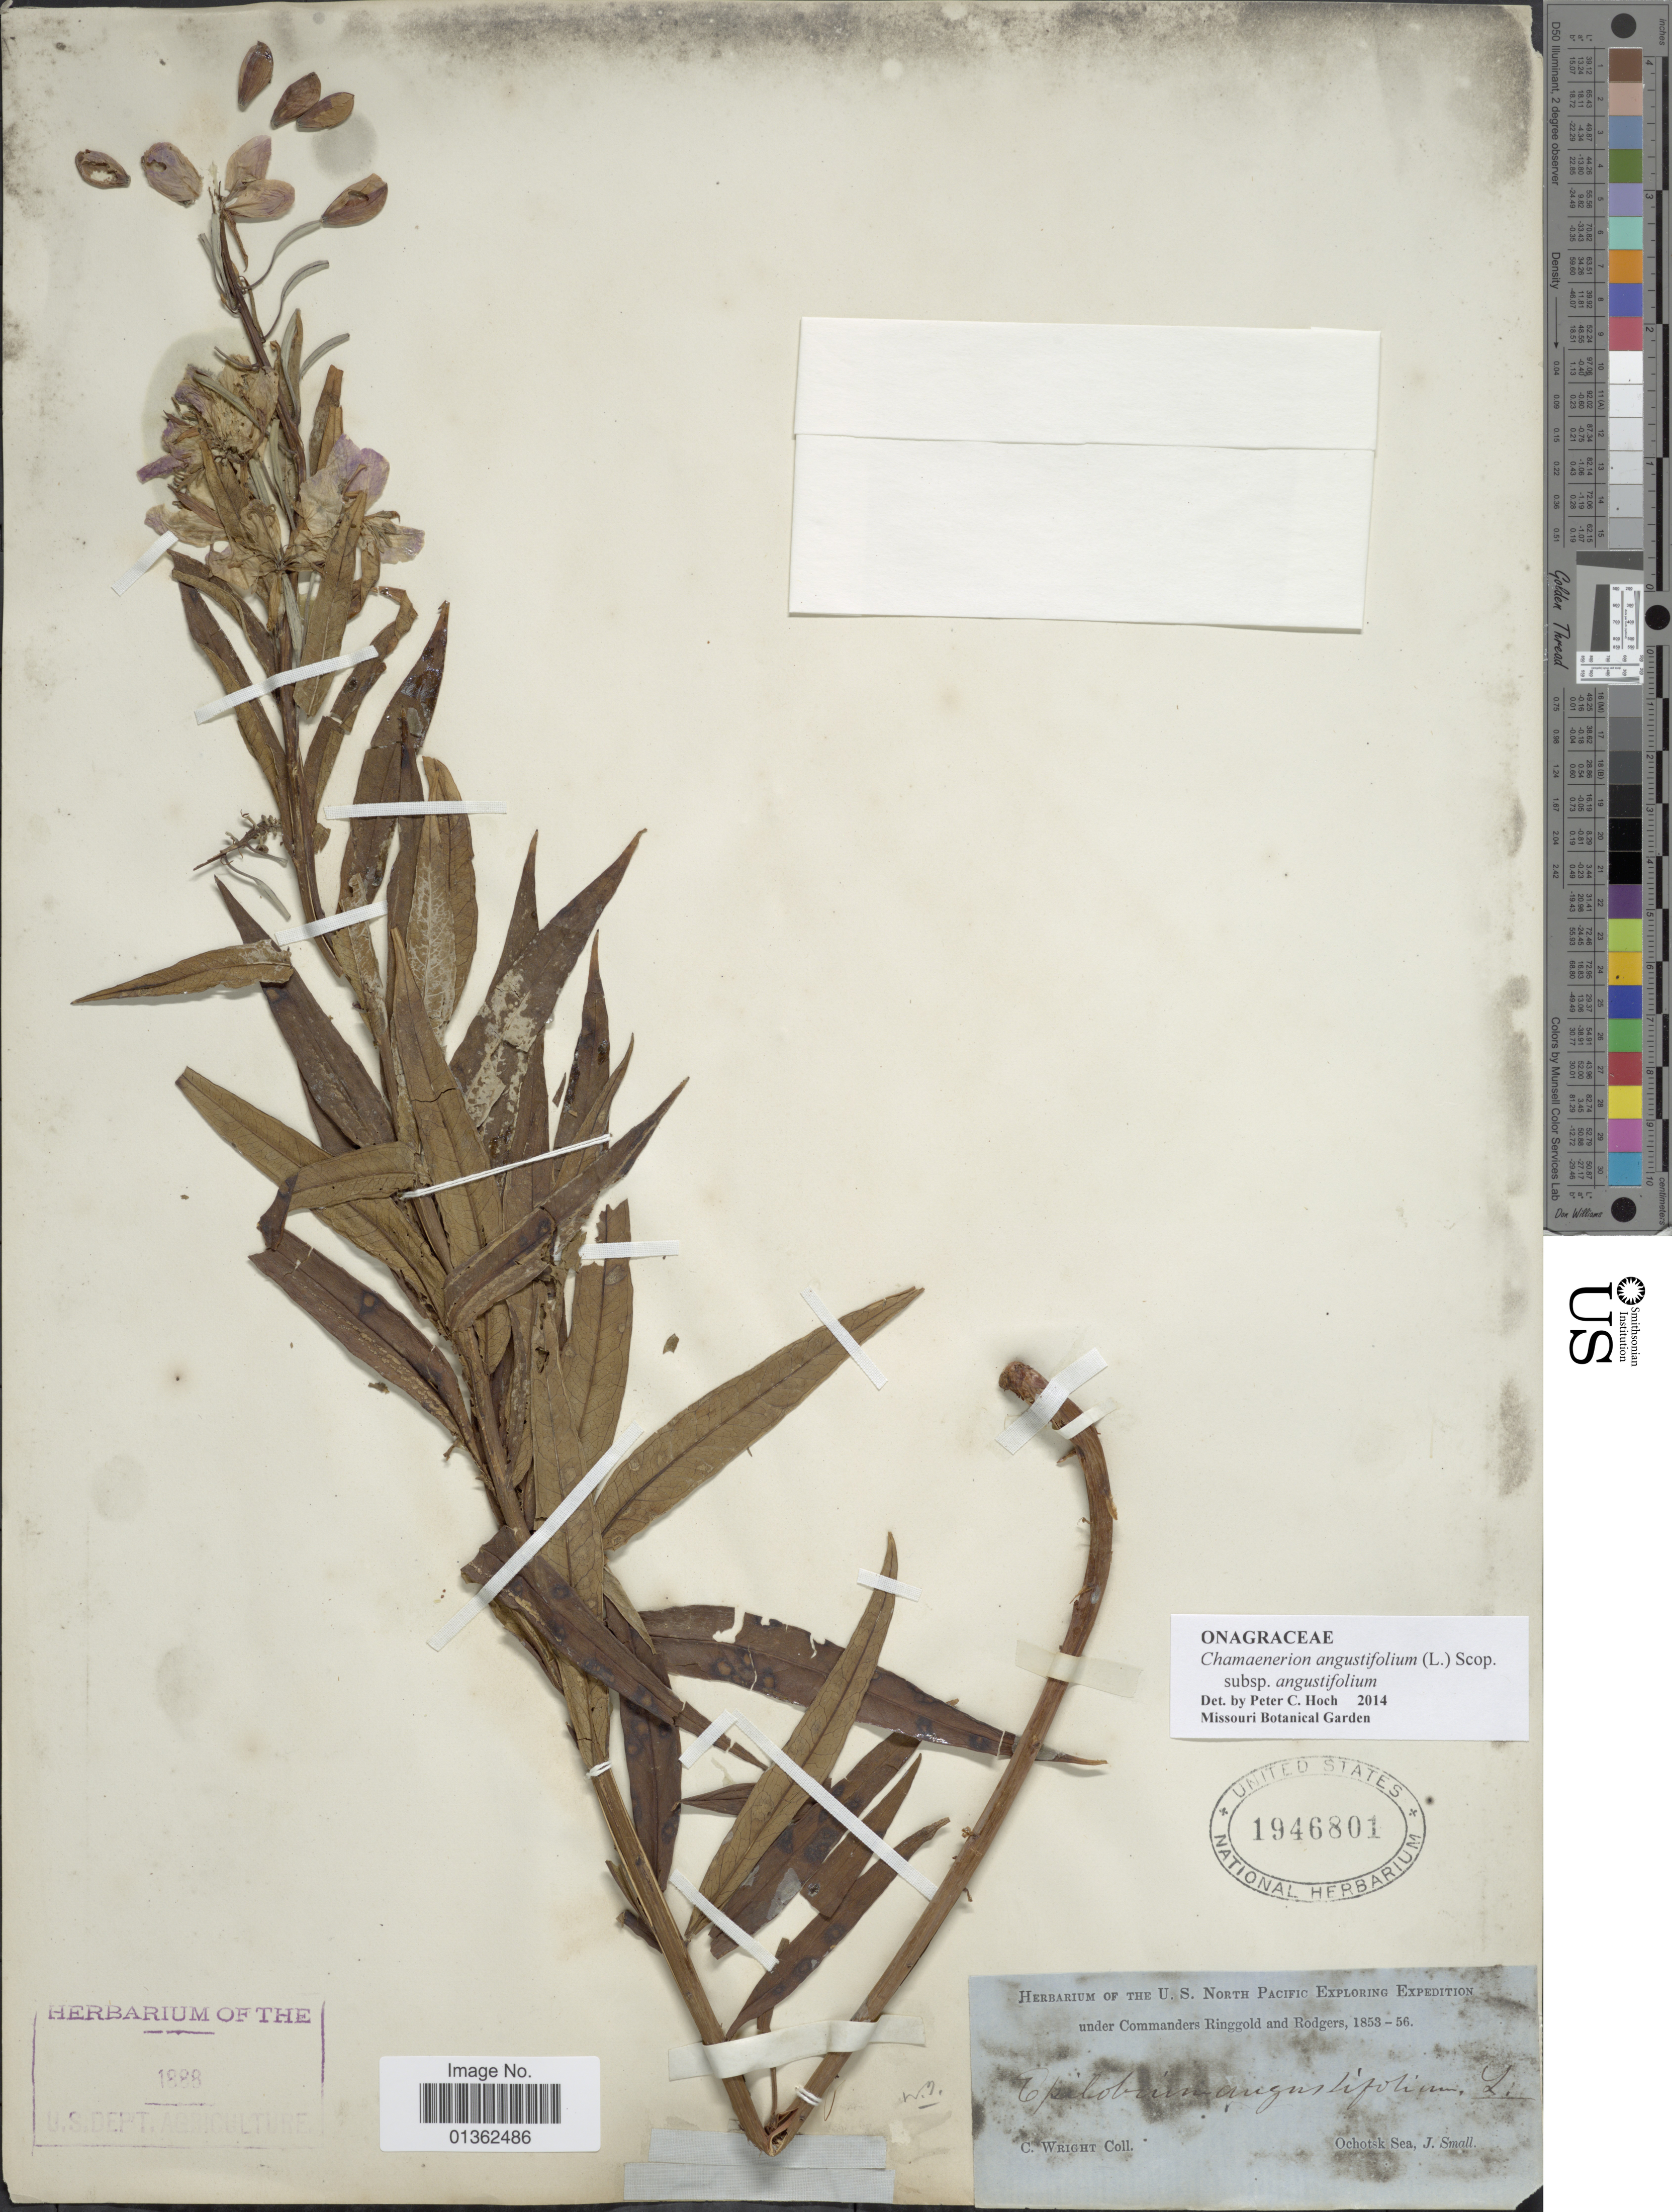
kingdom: Plantae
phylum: Tracheophyta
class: Magnoliopsida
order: Myrtales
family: Onagraceae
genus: Chamaenerion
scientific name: Chamaenerion angustifolium subsp. angustifolium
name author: (L.) Scop.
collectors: C. Wright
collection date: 1853/1856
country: Russian Federation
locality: Ochotsk Sea.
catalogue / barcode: US 1946801